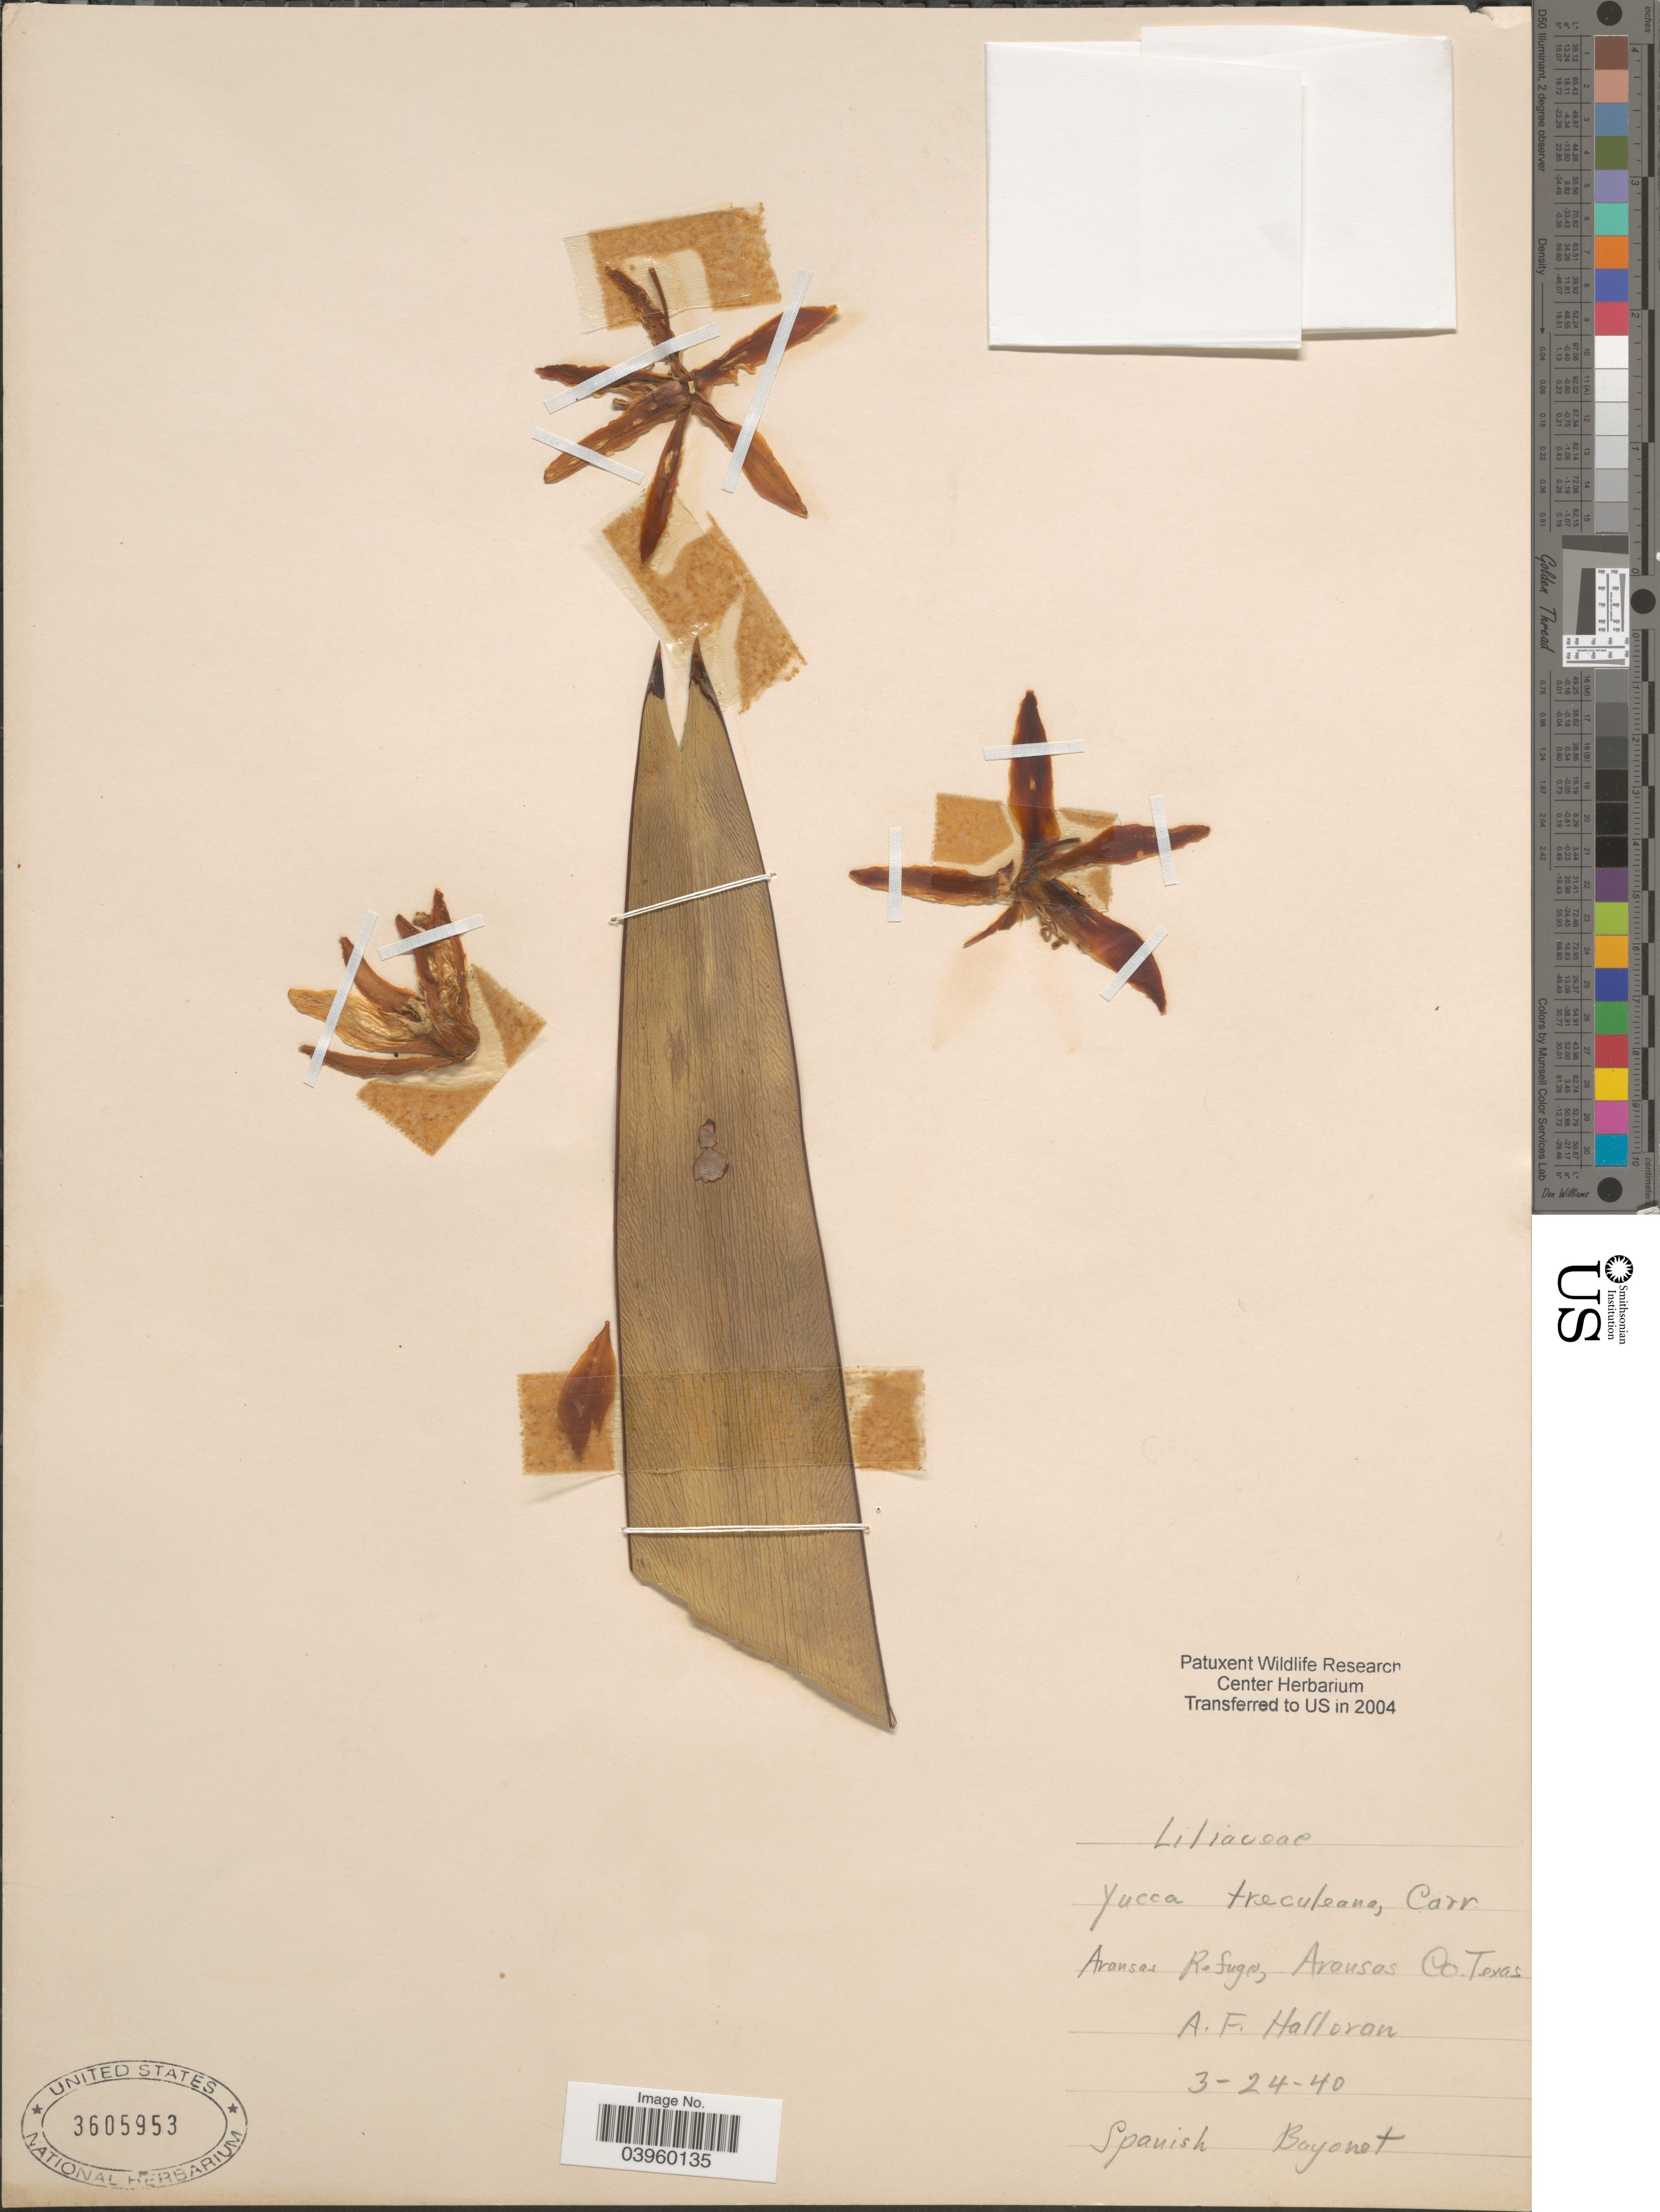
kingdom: Plantae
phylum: Tracheophyta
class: Liliopsida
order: Asparagales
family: Asparagaceae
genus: Yucca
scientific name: Yucca treculeana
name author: Carrière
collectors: A. Halloran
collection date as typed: Transcribed d/m/y: 24/3/40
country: United States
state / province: Texas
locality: Aranses R. Suge, Aronsas Co.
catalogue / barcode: US 3605953